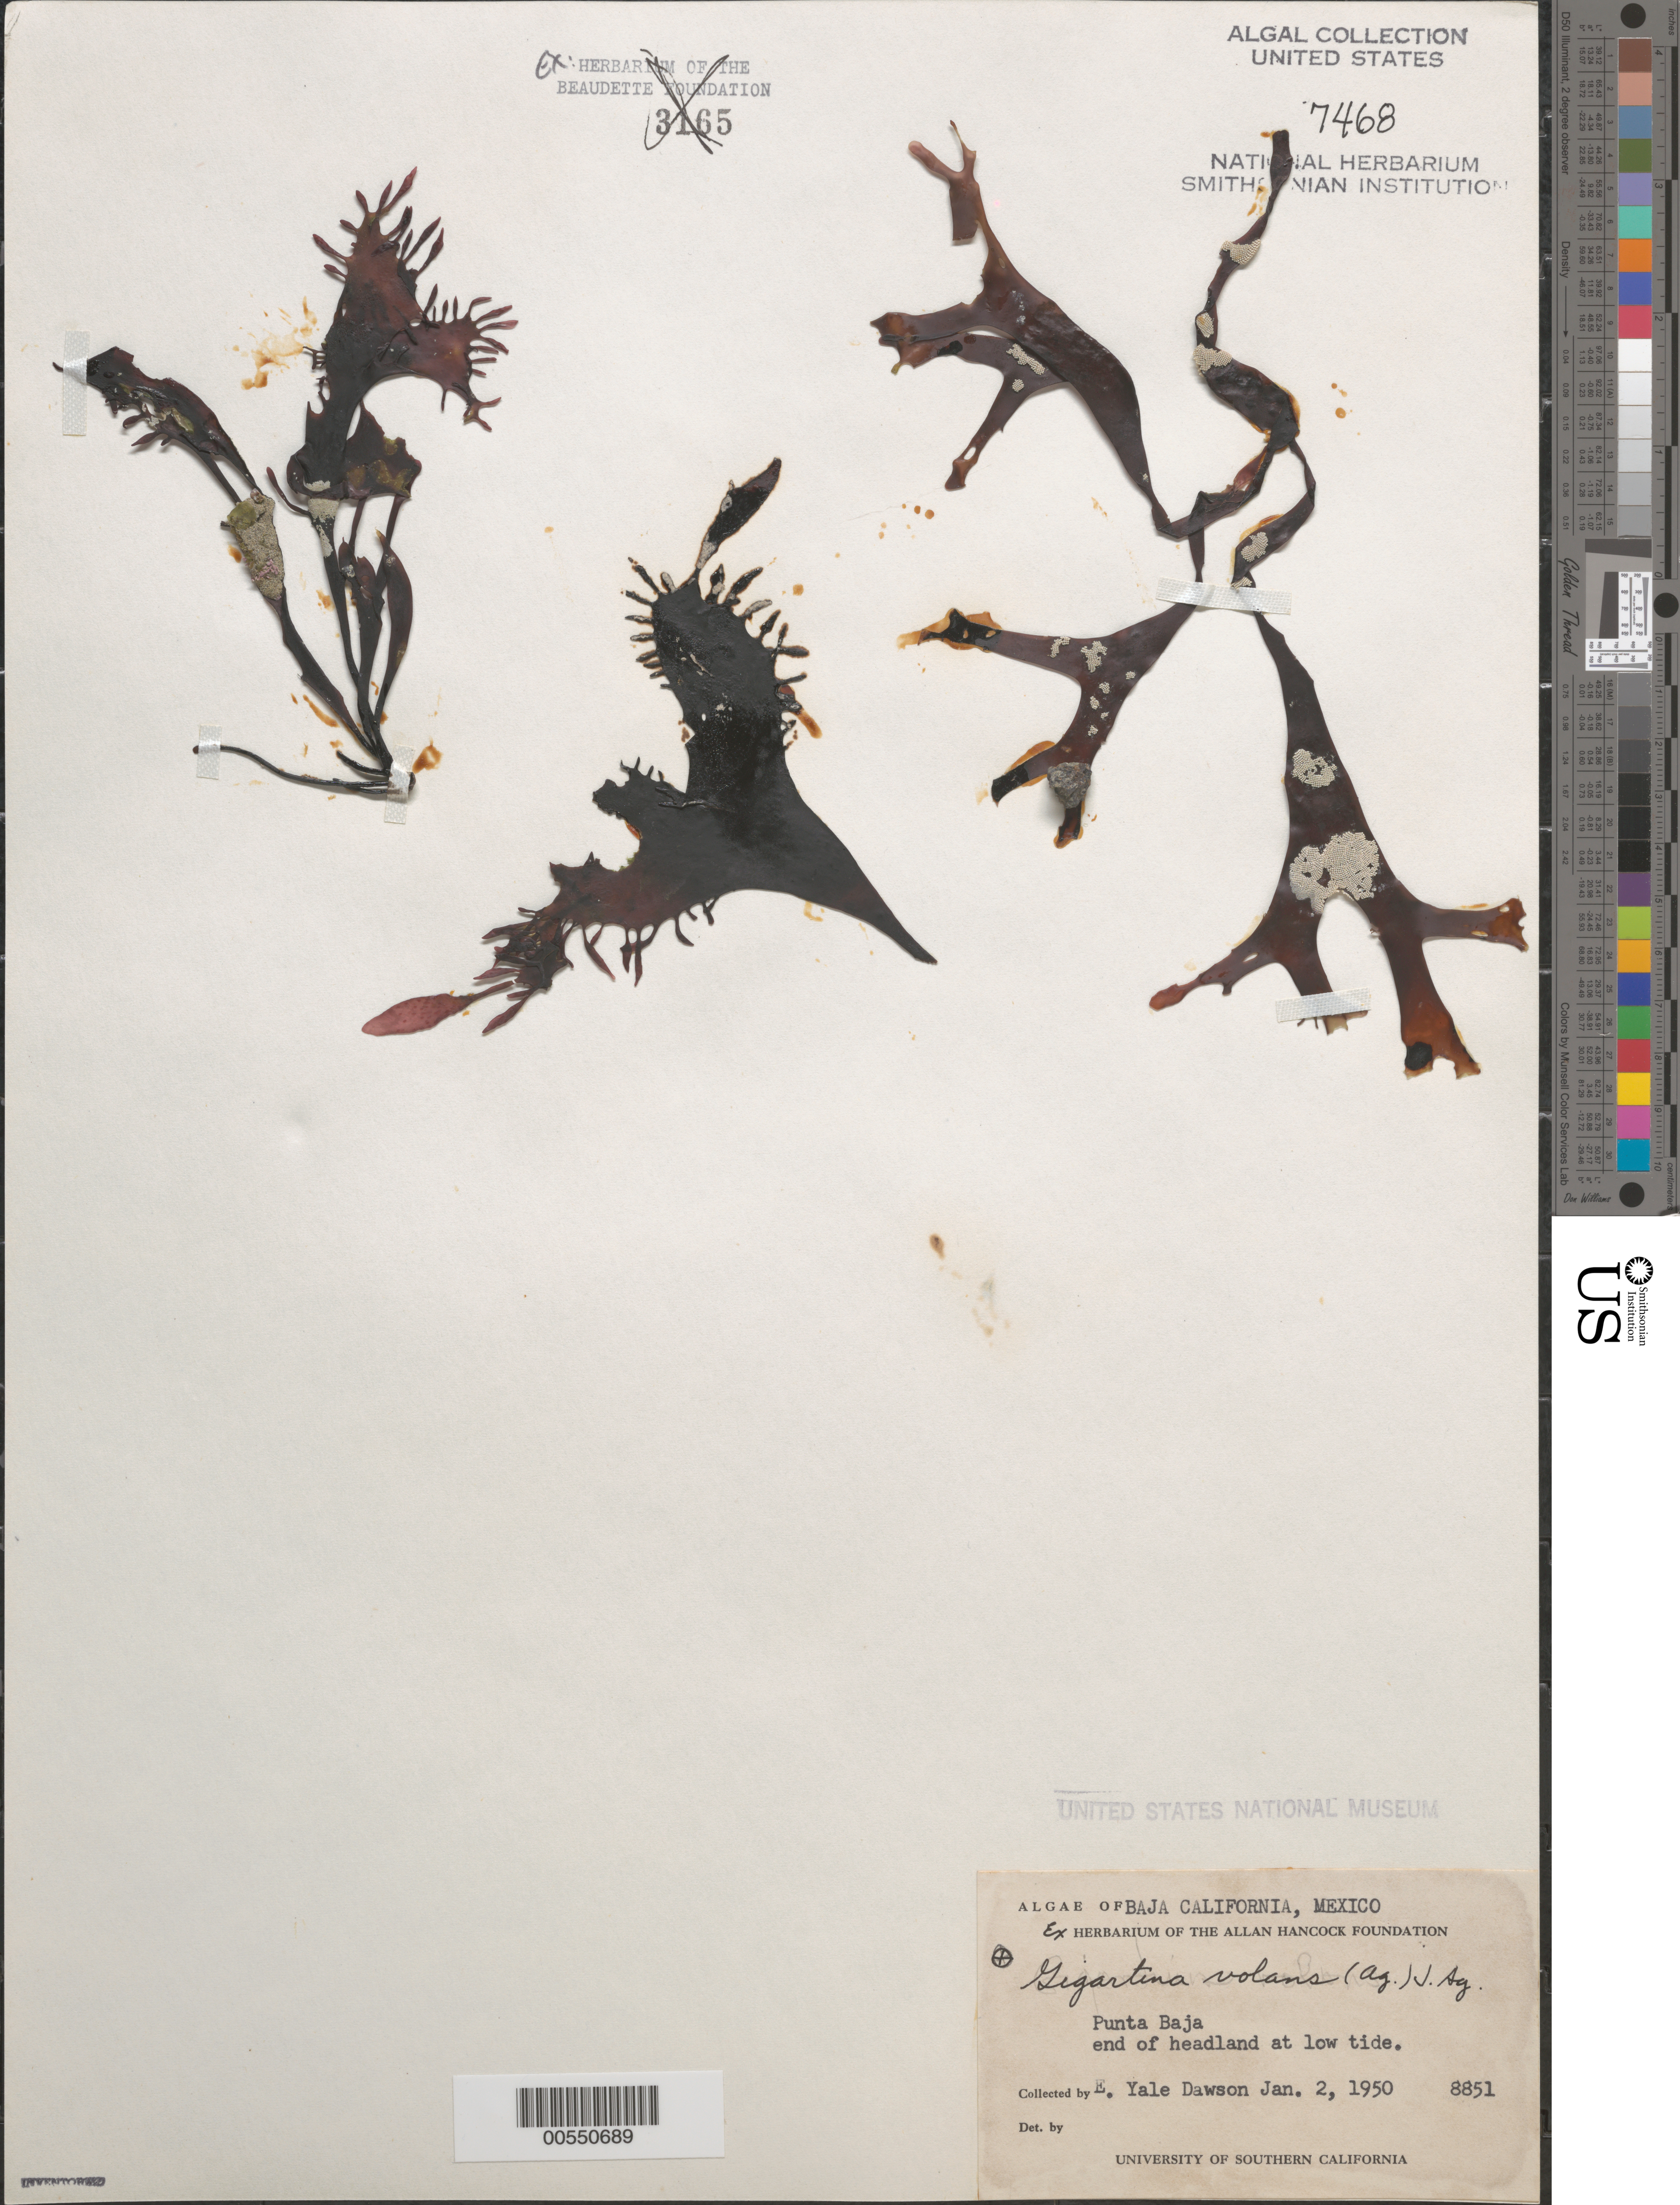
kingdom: Plantae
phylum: Rhodophyta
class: Florideophyceae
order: Gigartinales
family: Gigartinaceae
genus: Mazzaella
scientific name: Mazzaella volans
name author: (C. Agardh) Fredericq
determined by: Algae name updating Project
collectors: E. Y. Dawson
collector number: EYD 8851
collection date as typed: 02 Jan 1950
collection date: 1950-01-02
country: Mexico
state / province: Baja California Norte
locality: Punta Baja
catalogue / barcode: US 7468